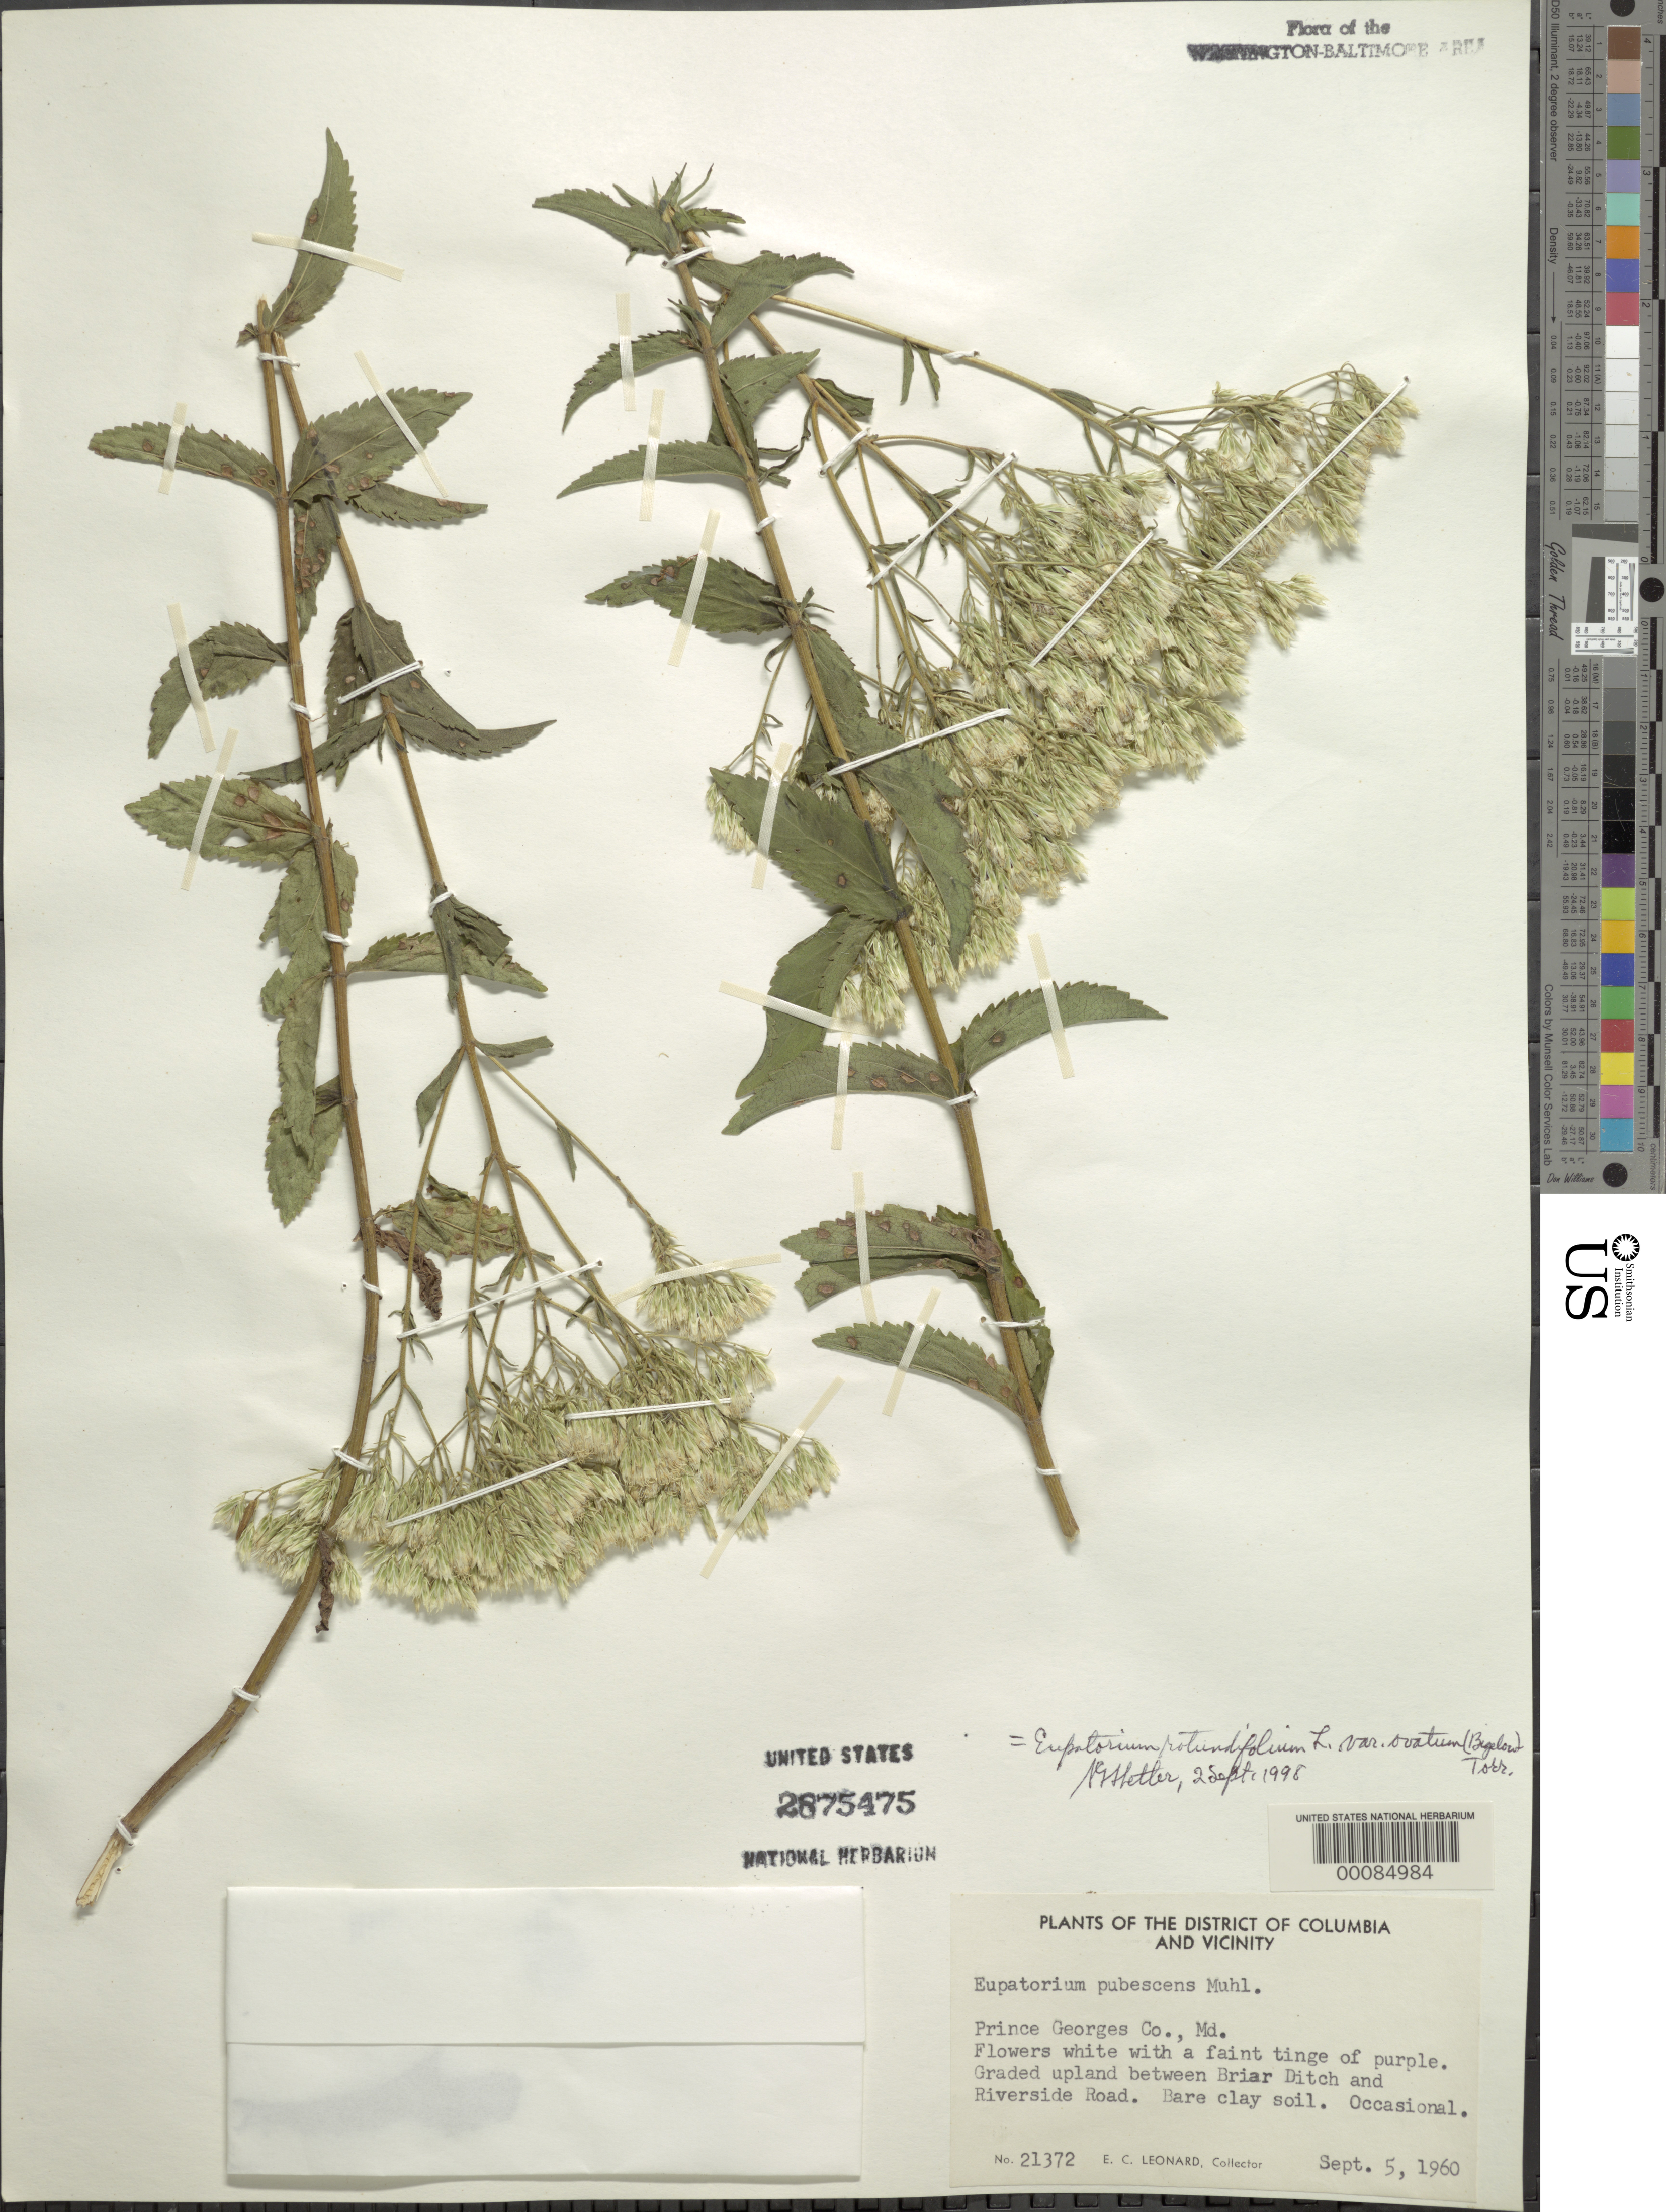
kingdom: Plantae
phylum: Tracheophyta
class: Magnoliopsida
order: Asterales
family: Asteraceae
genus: Eupatorium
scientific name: Eupatorium rotundifolium var. ovatum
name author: (Bigelow) J.D. Montgom. & Fairbrothers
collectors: E. C. Leonard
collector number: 21372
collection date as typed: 05 Sep 1960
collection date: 1960-09-05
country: United States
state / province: Maryland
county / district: Prince George's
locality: between Briar Ditch and Riverdale Road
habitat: Graded upland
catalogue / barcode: US 2875475